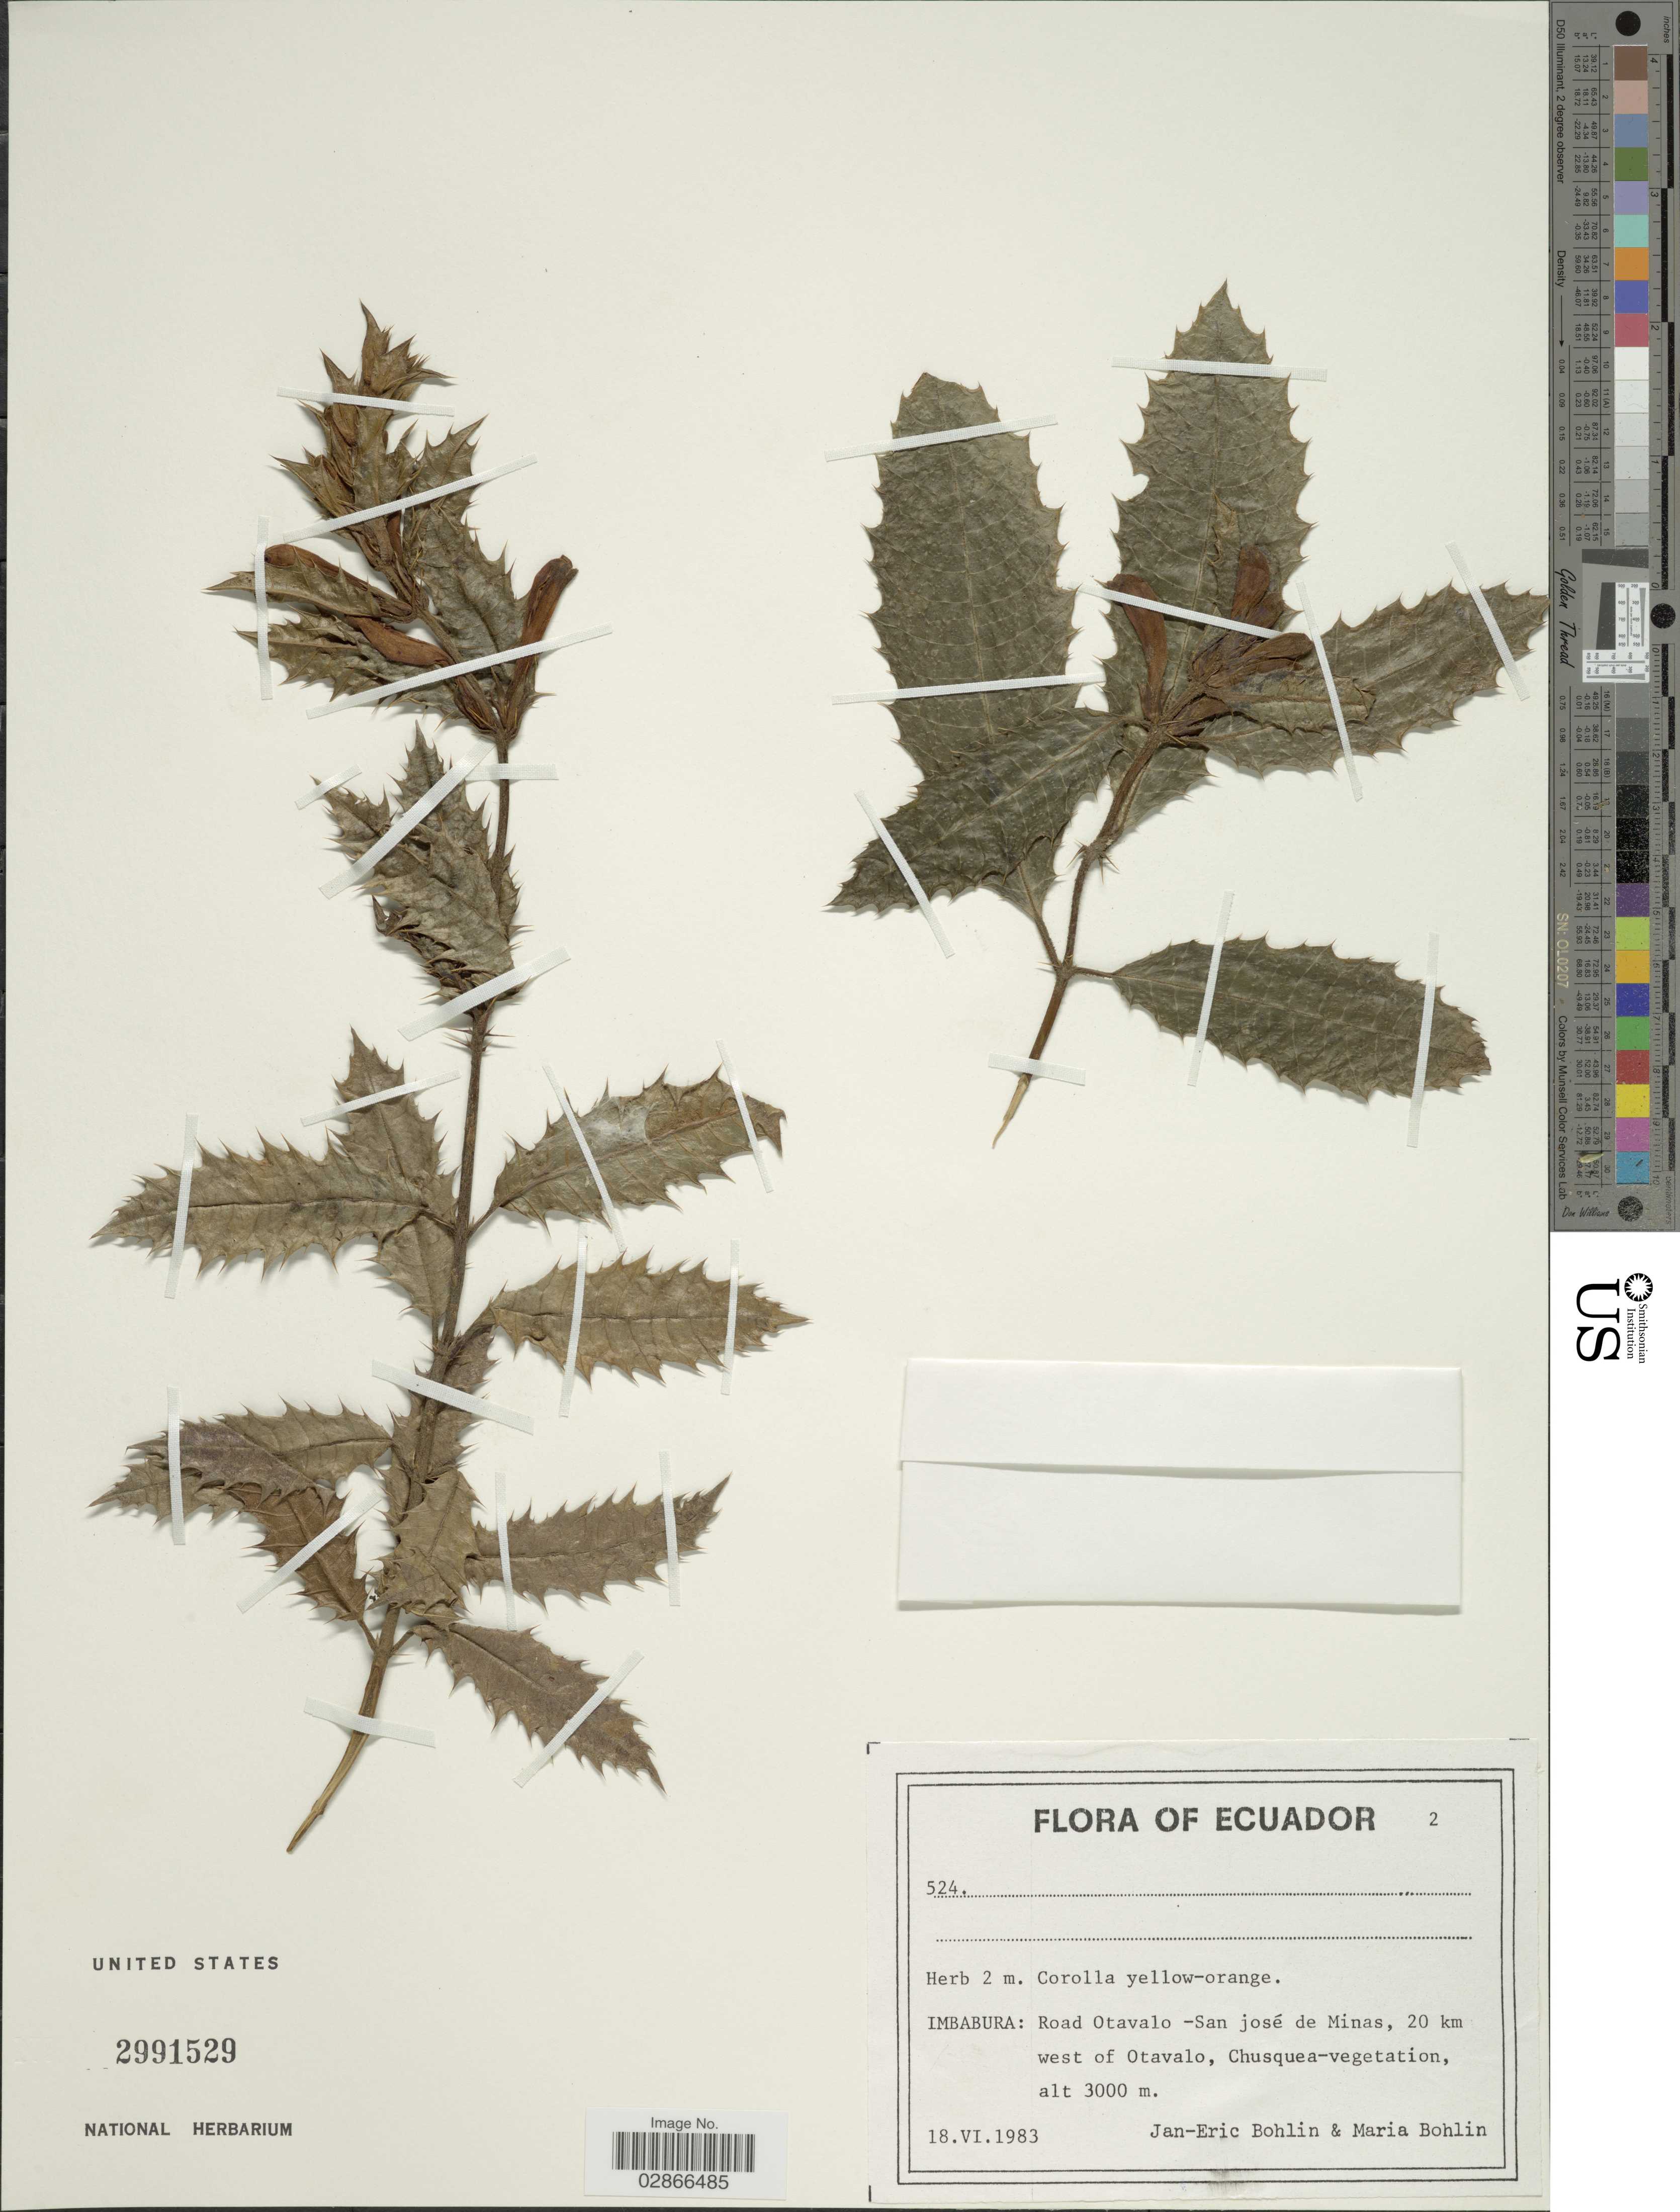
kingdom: Plantae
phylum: Tracheophyta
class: Magnoliopsida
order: Lamiales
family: Acanthaceae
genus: Aphelandra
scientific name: Aphelandra benoistii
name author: Wassh.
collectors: J. Bohlin & M. Bohlin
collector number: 524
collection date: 1983-06-18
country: Ecuador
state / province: Imbabura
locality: Road Otavalo-San josé de Minas, 20 km west of Otavalo.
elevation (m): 3000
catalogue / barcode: US 2991529